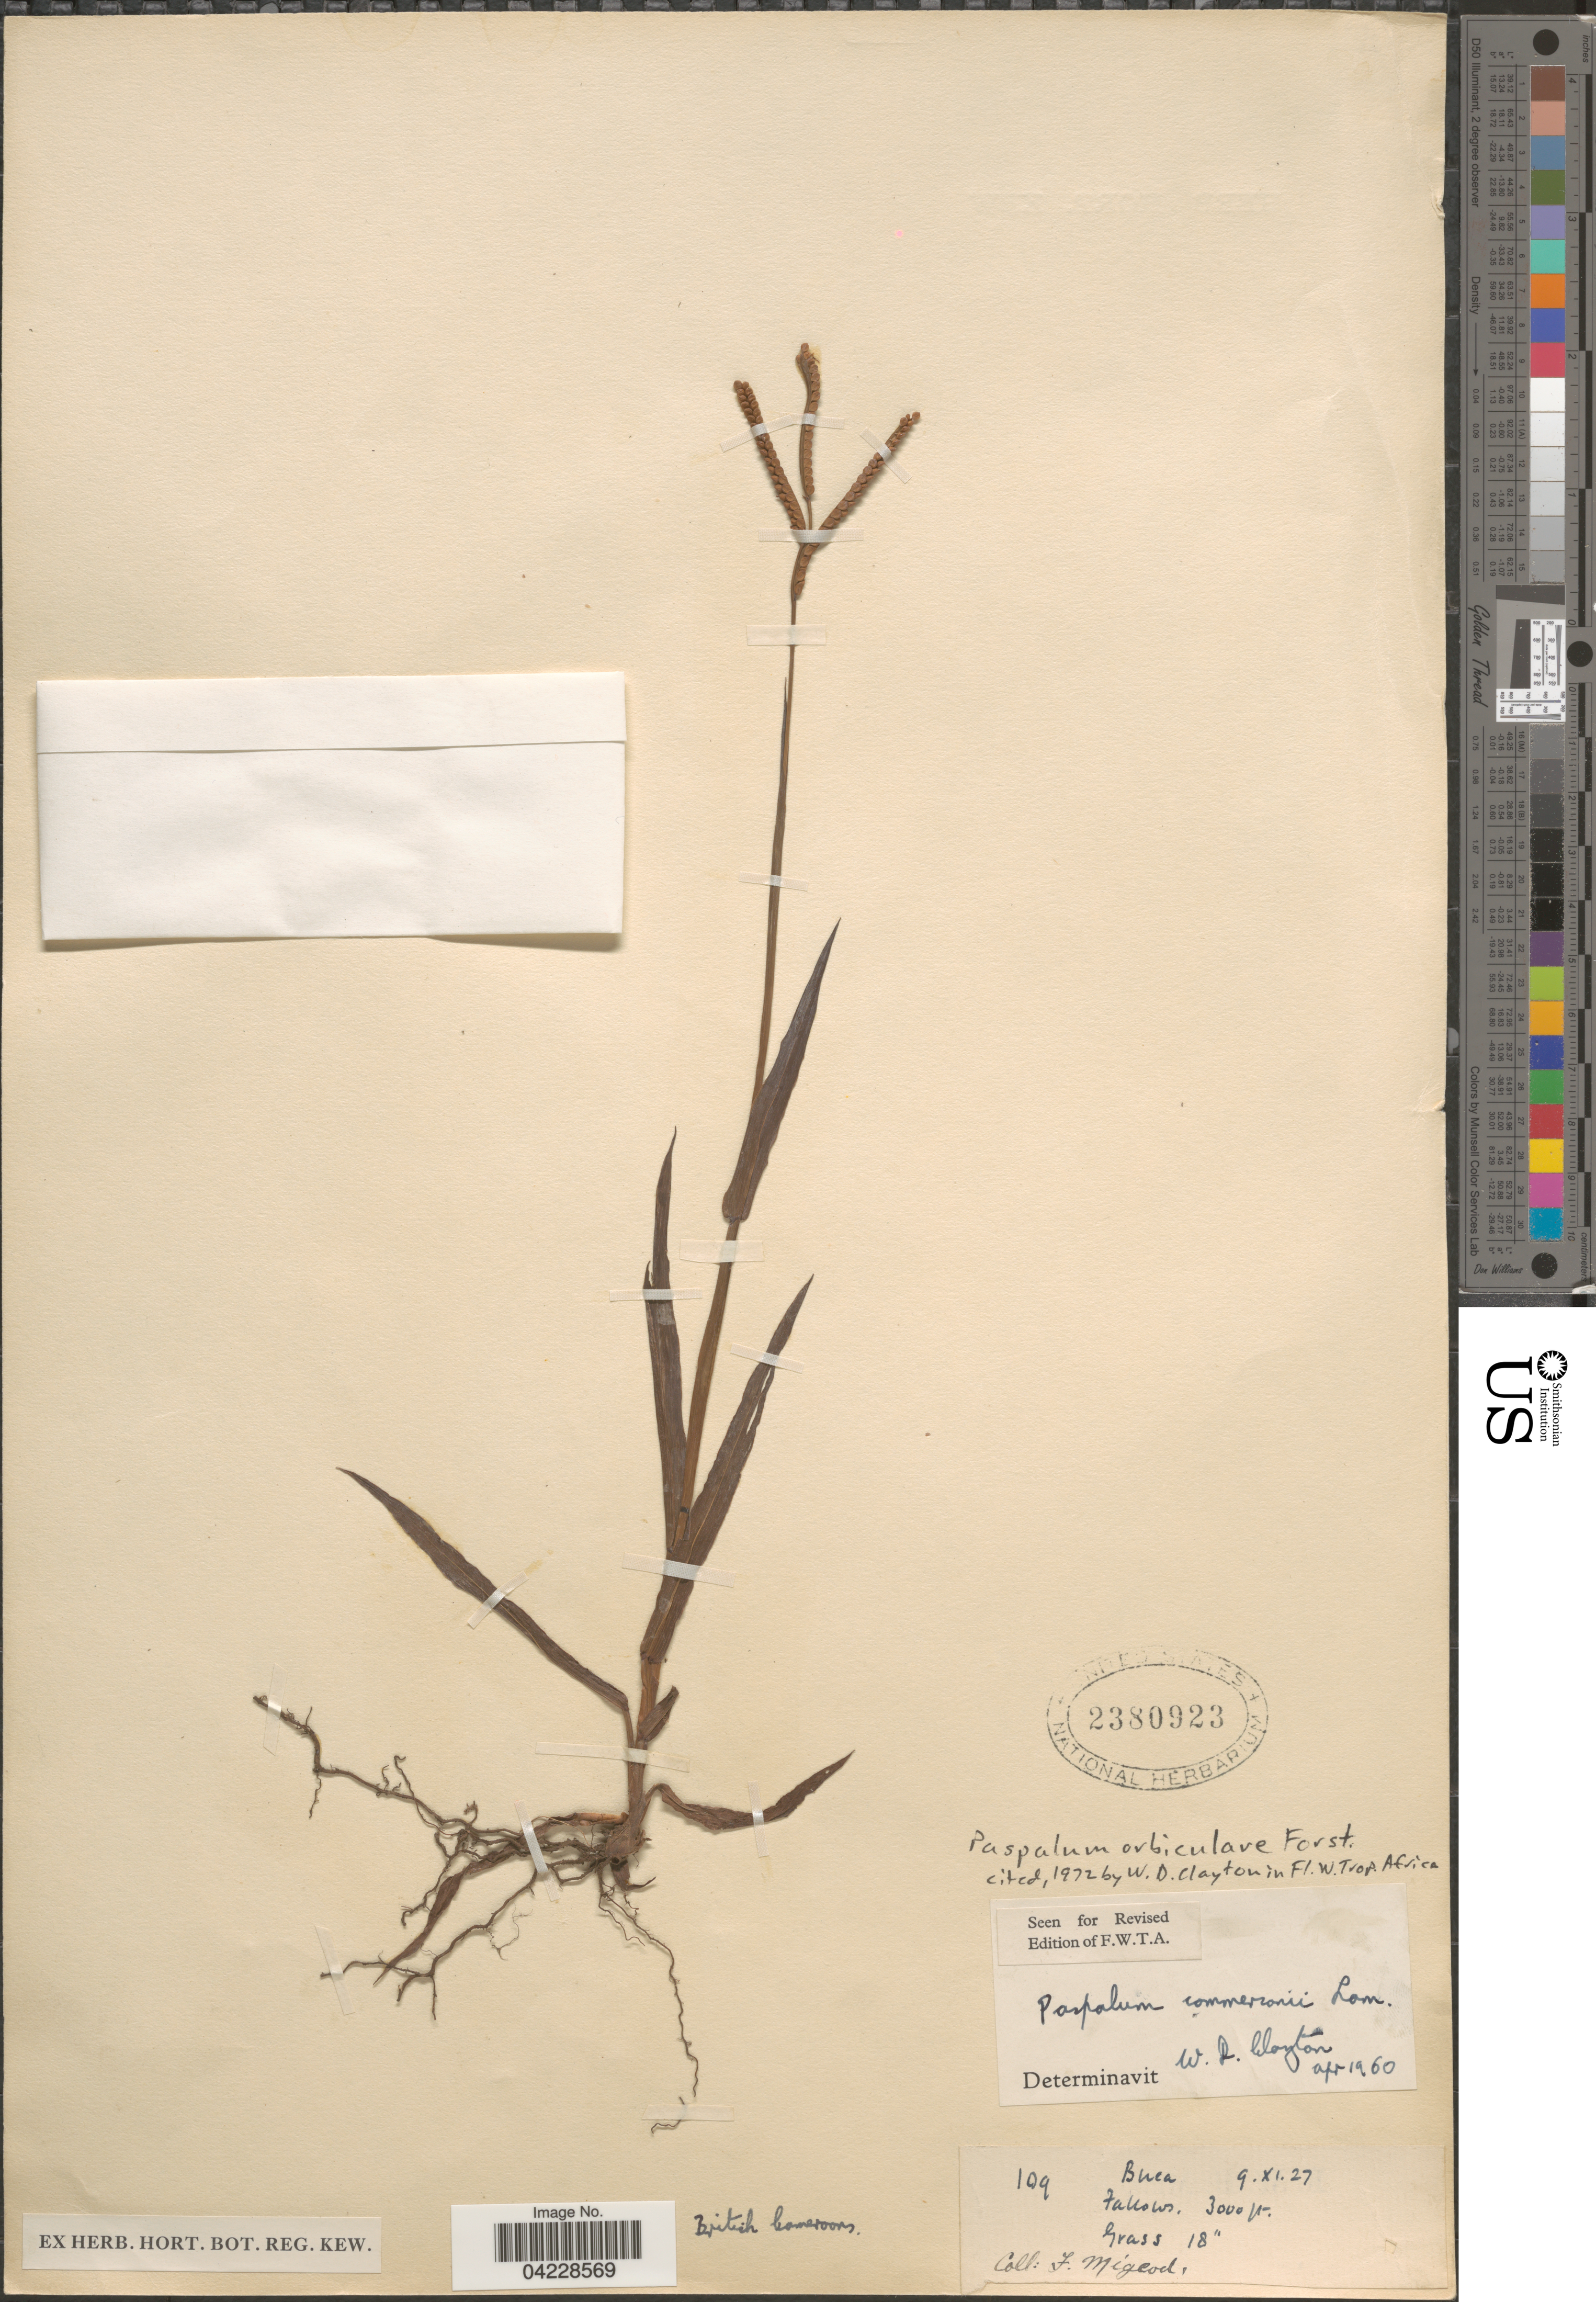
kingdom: Plantae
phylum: Tracheophyta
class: Liliopsida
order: Poales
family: Poaceae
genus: Paspalum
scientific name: Paspalum scrobiculatum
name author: L.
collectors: J. Migeod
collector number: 109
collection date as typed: Transcribed d/m/y: 9/11/27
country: Cameroon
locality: British Cameroons. Buea.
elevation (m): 914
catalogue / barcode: US 2380923